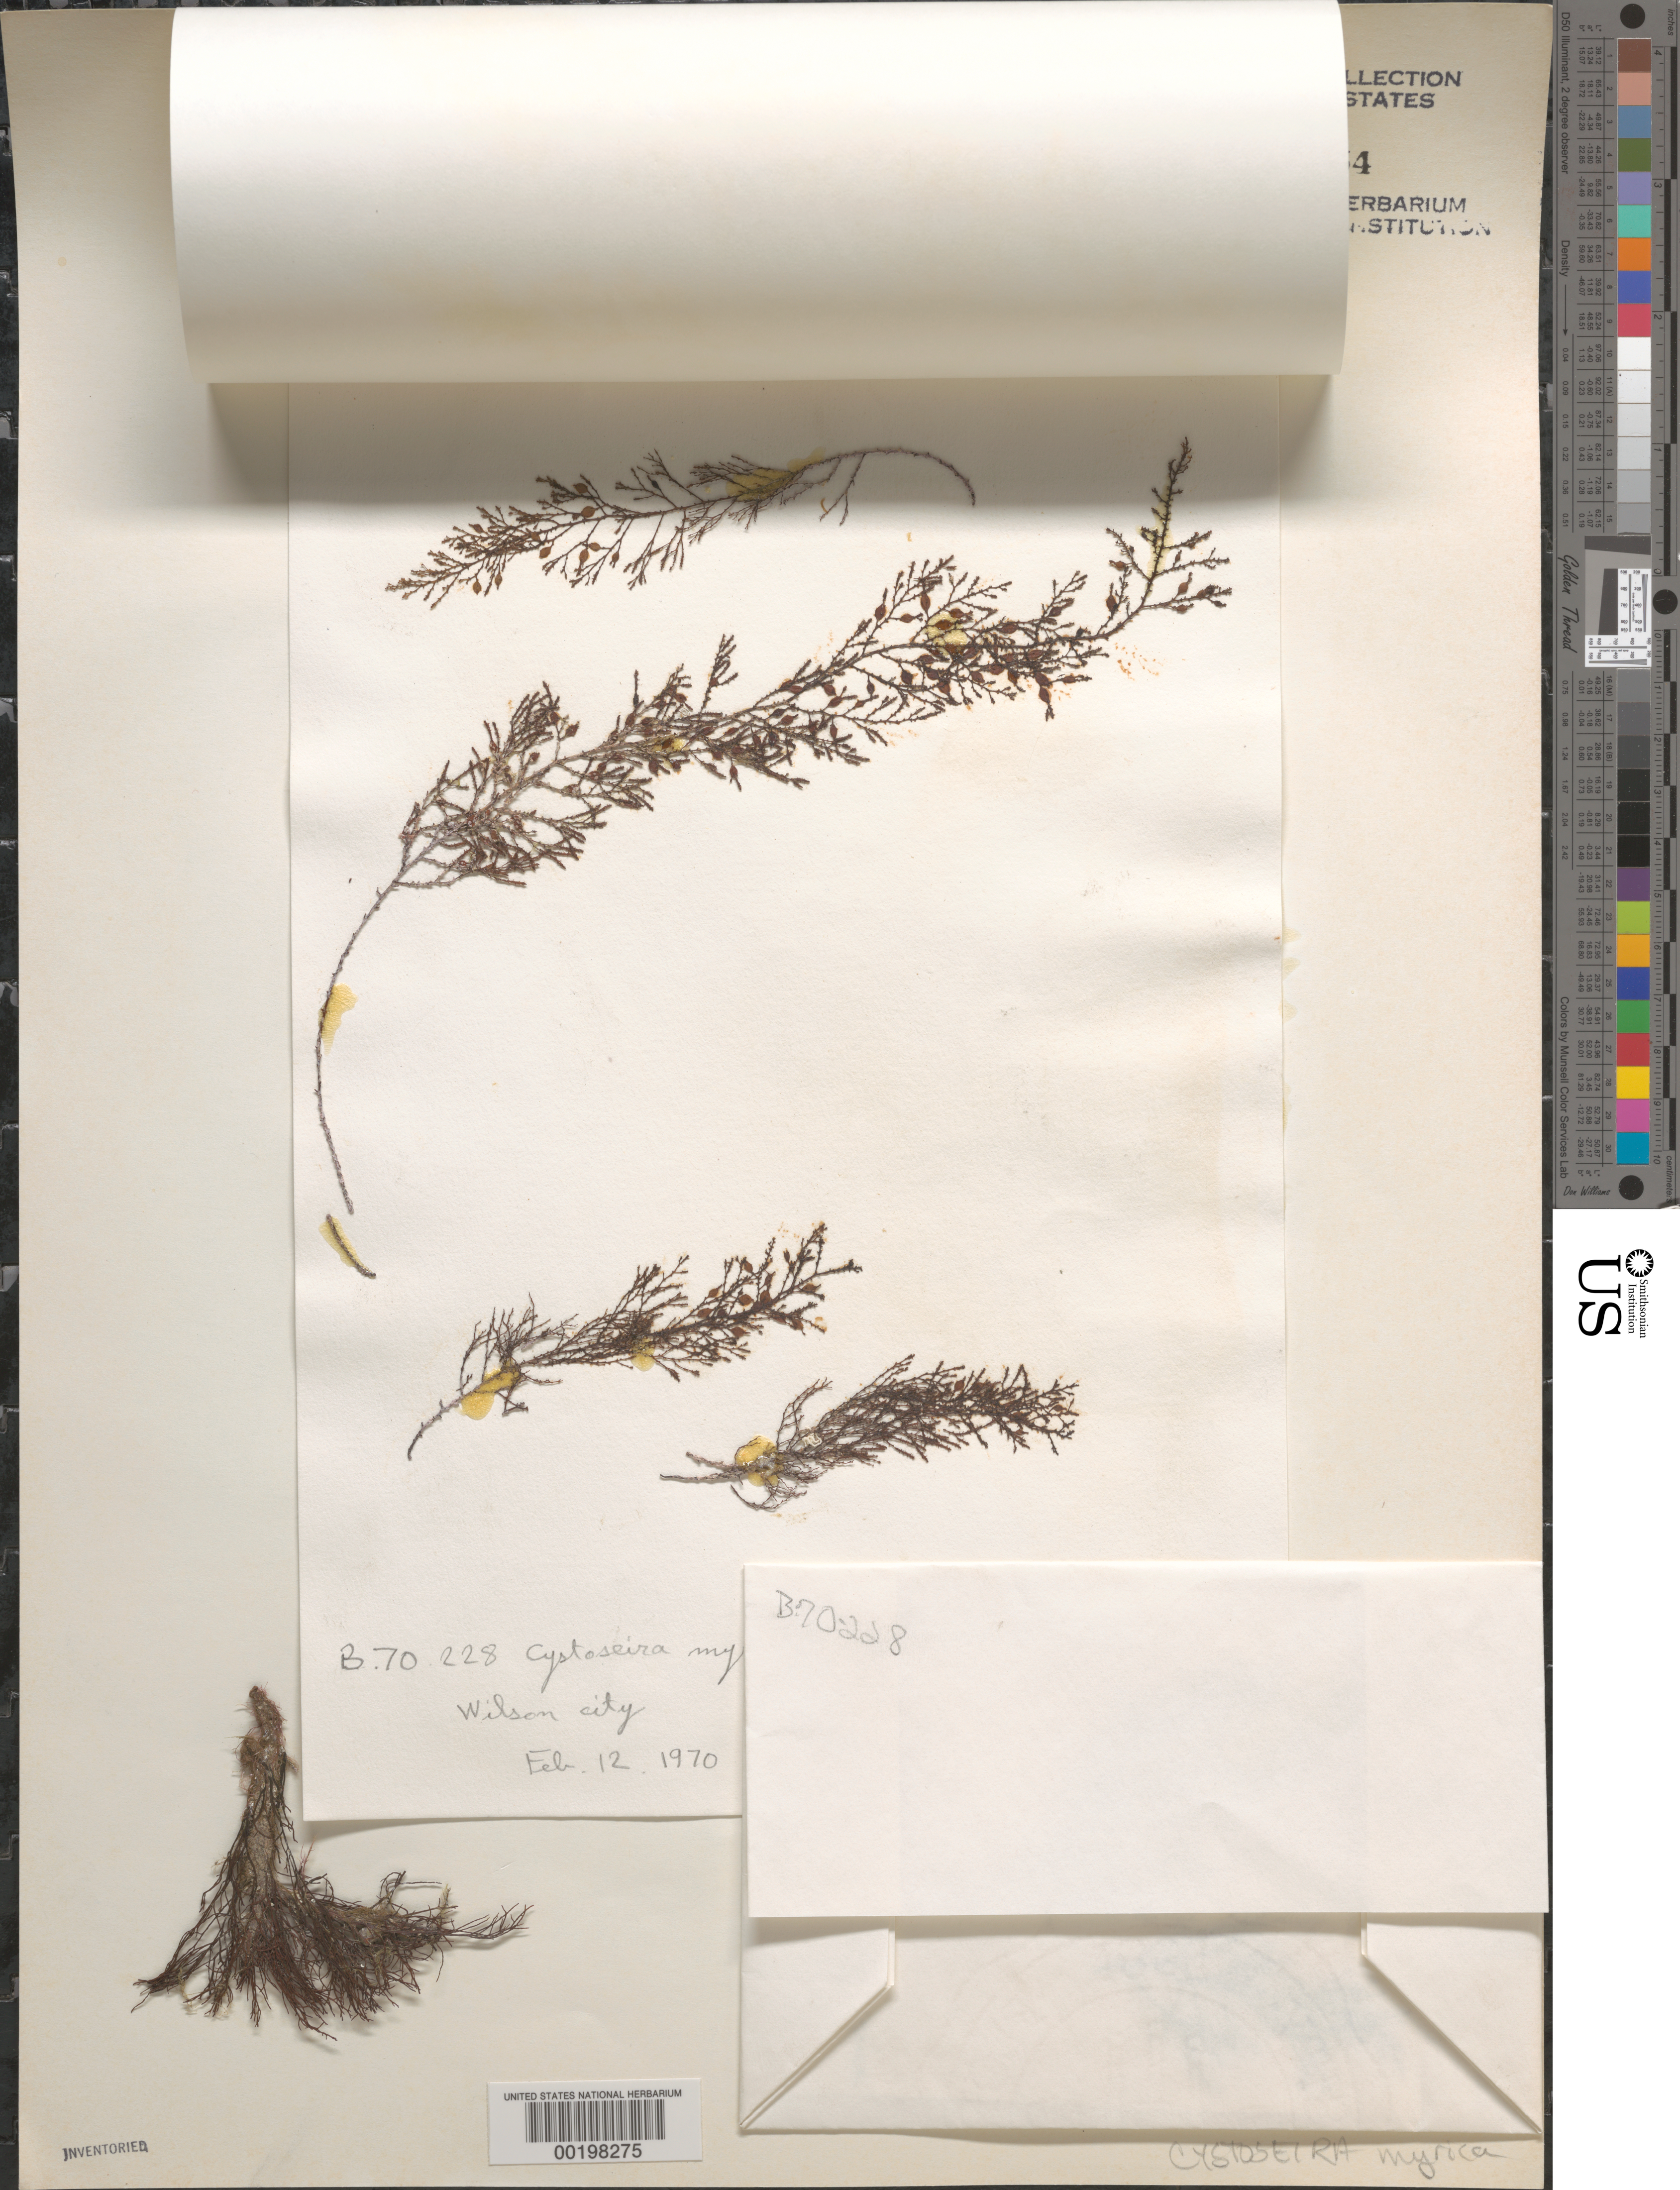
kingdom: Chromista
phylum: Ochrophyta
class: Phaeophyceae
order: Fucales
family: Sargassaceae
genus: Cystoseira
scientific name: Cystoseira myrica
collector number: B-70-228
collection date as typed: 12 Feb 1970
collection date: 1970-02-12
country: Bahamas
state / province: Abaco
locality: Wilson city, great abaco island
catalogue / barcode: US 20754